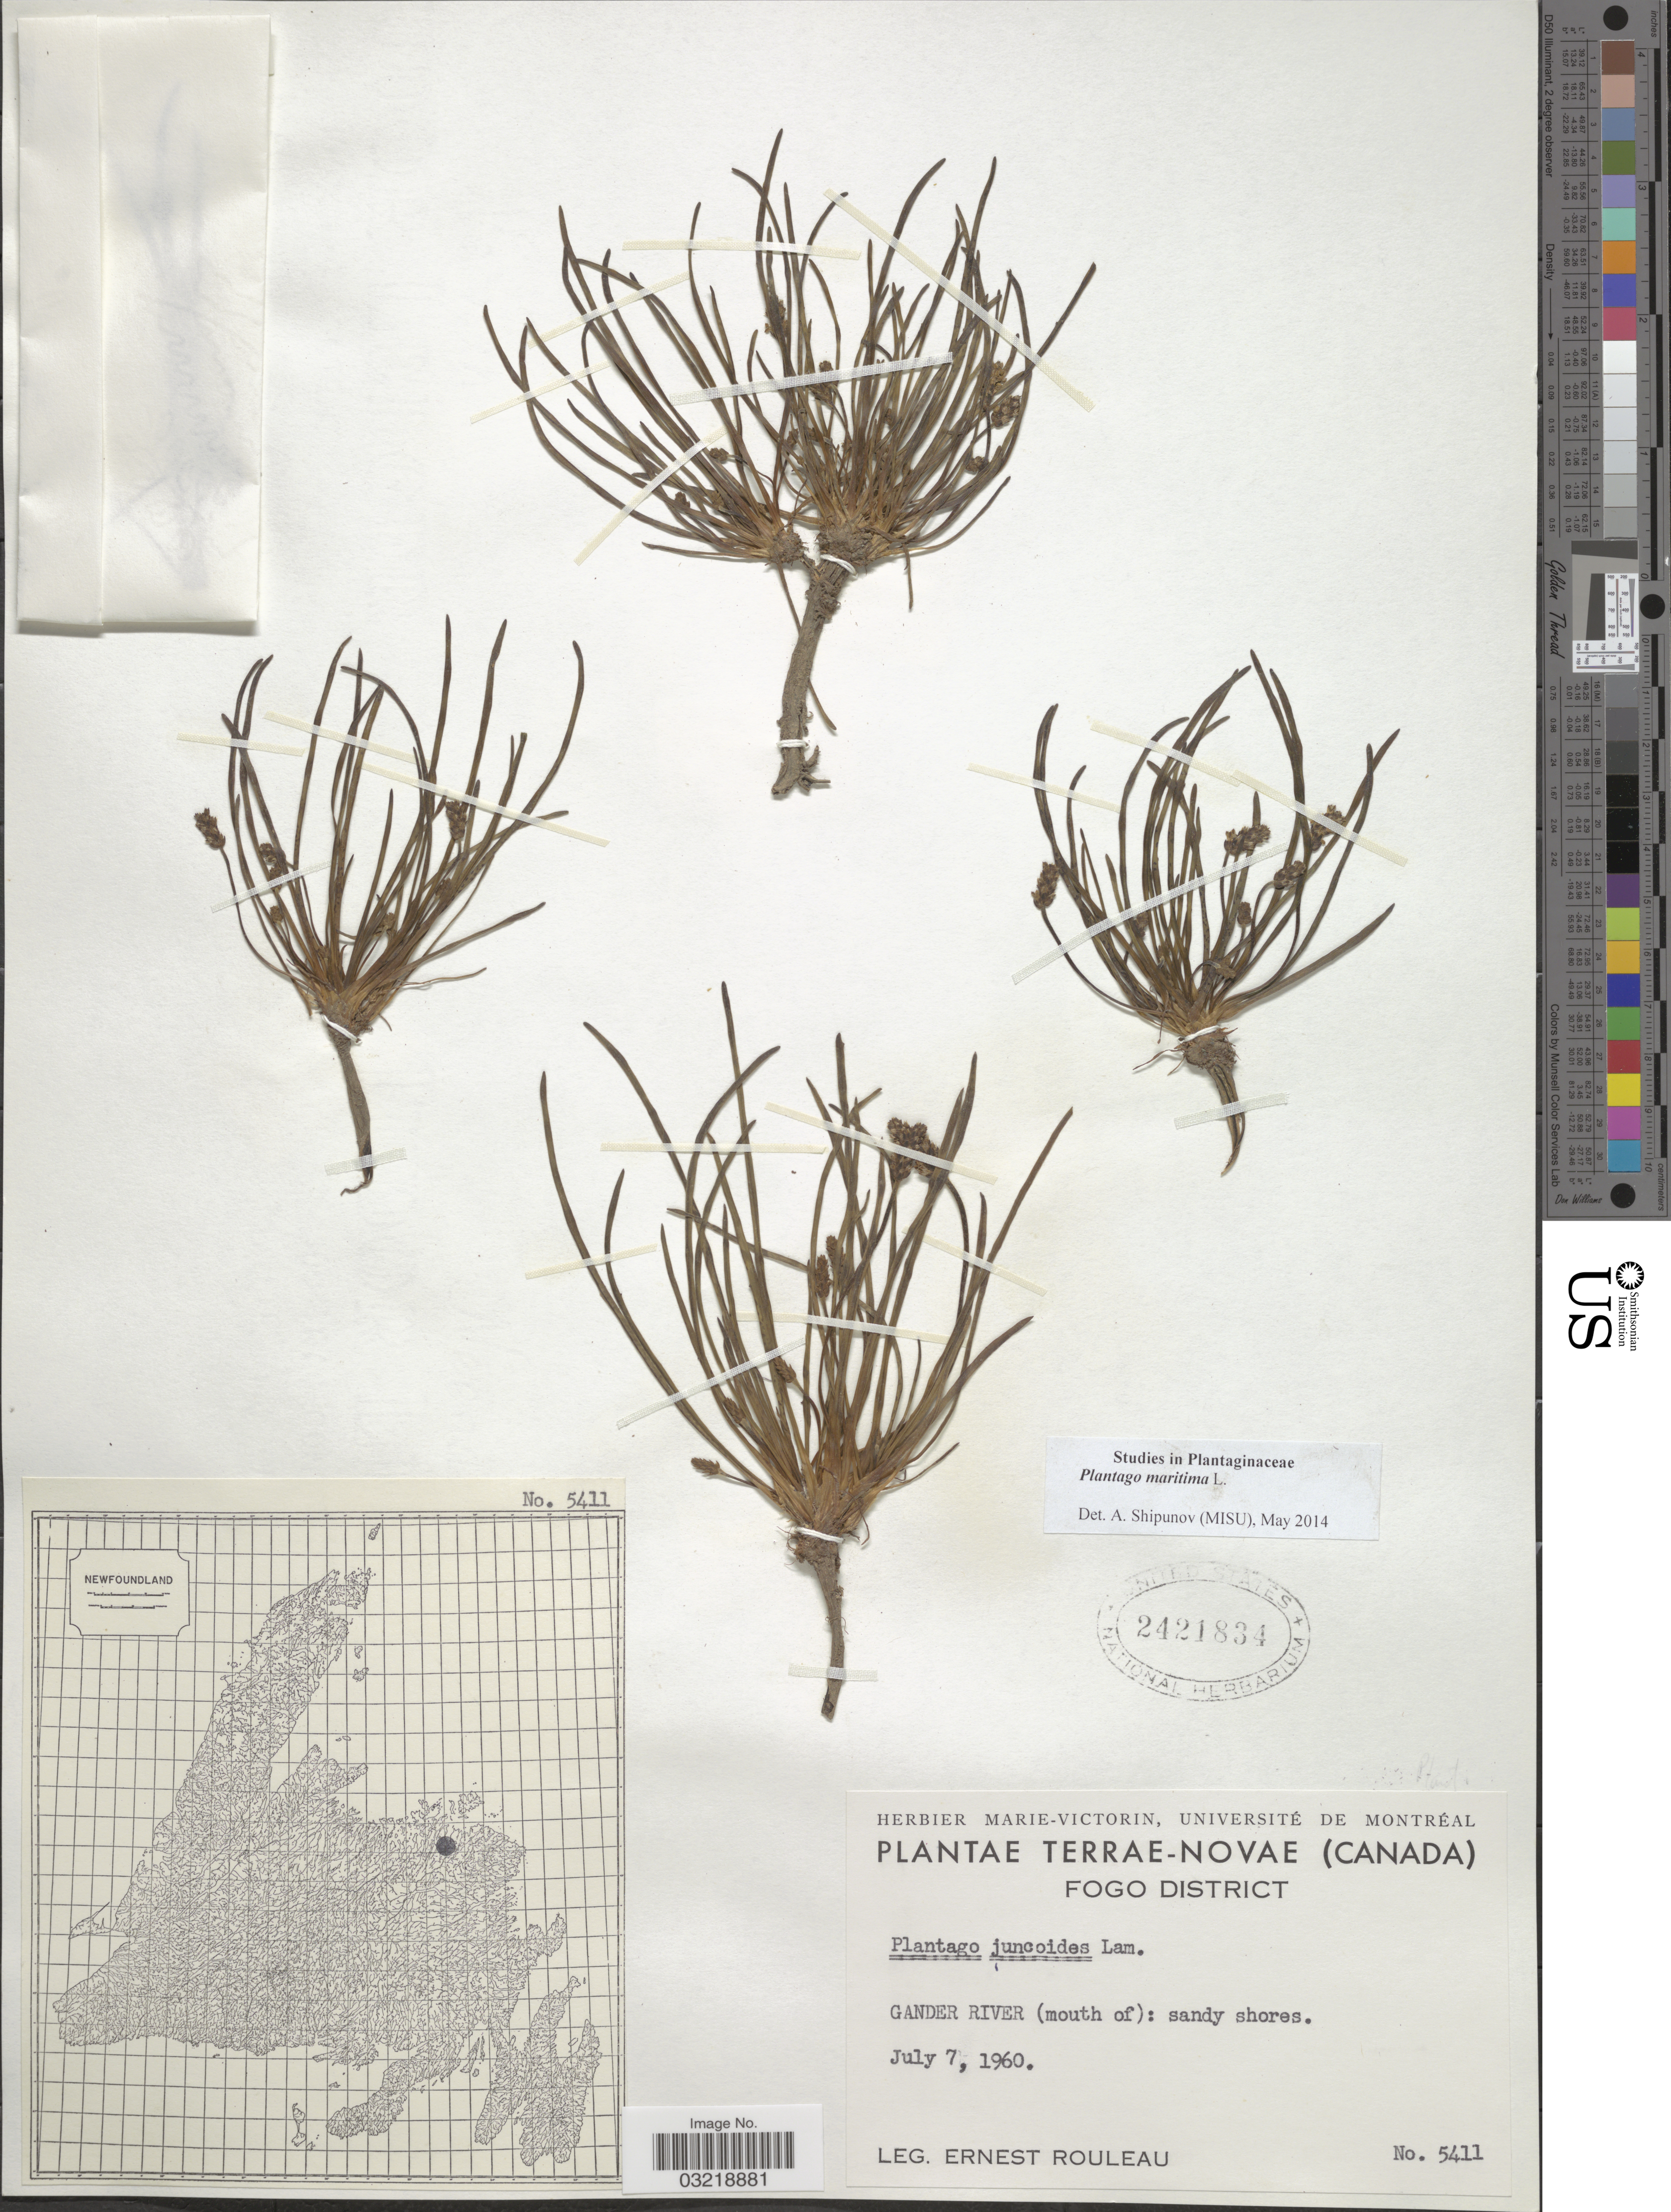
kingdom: Plantae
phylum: Tracheophyta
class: Magnoliopsida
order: Lamiales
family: Plantaginaceae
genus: Plantago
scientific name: Plantago maritima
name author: L.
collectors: J. Rouleau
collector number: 5411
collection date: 1960-07-07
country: Canada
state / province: Newfoundland and Labrador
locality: Terrae-Novae. Fogo District. Gander River (mouth of): sandy shores.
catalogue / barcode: US 2421834